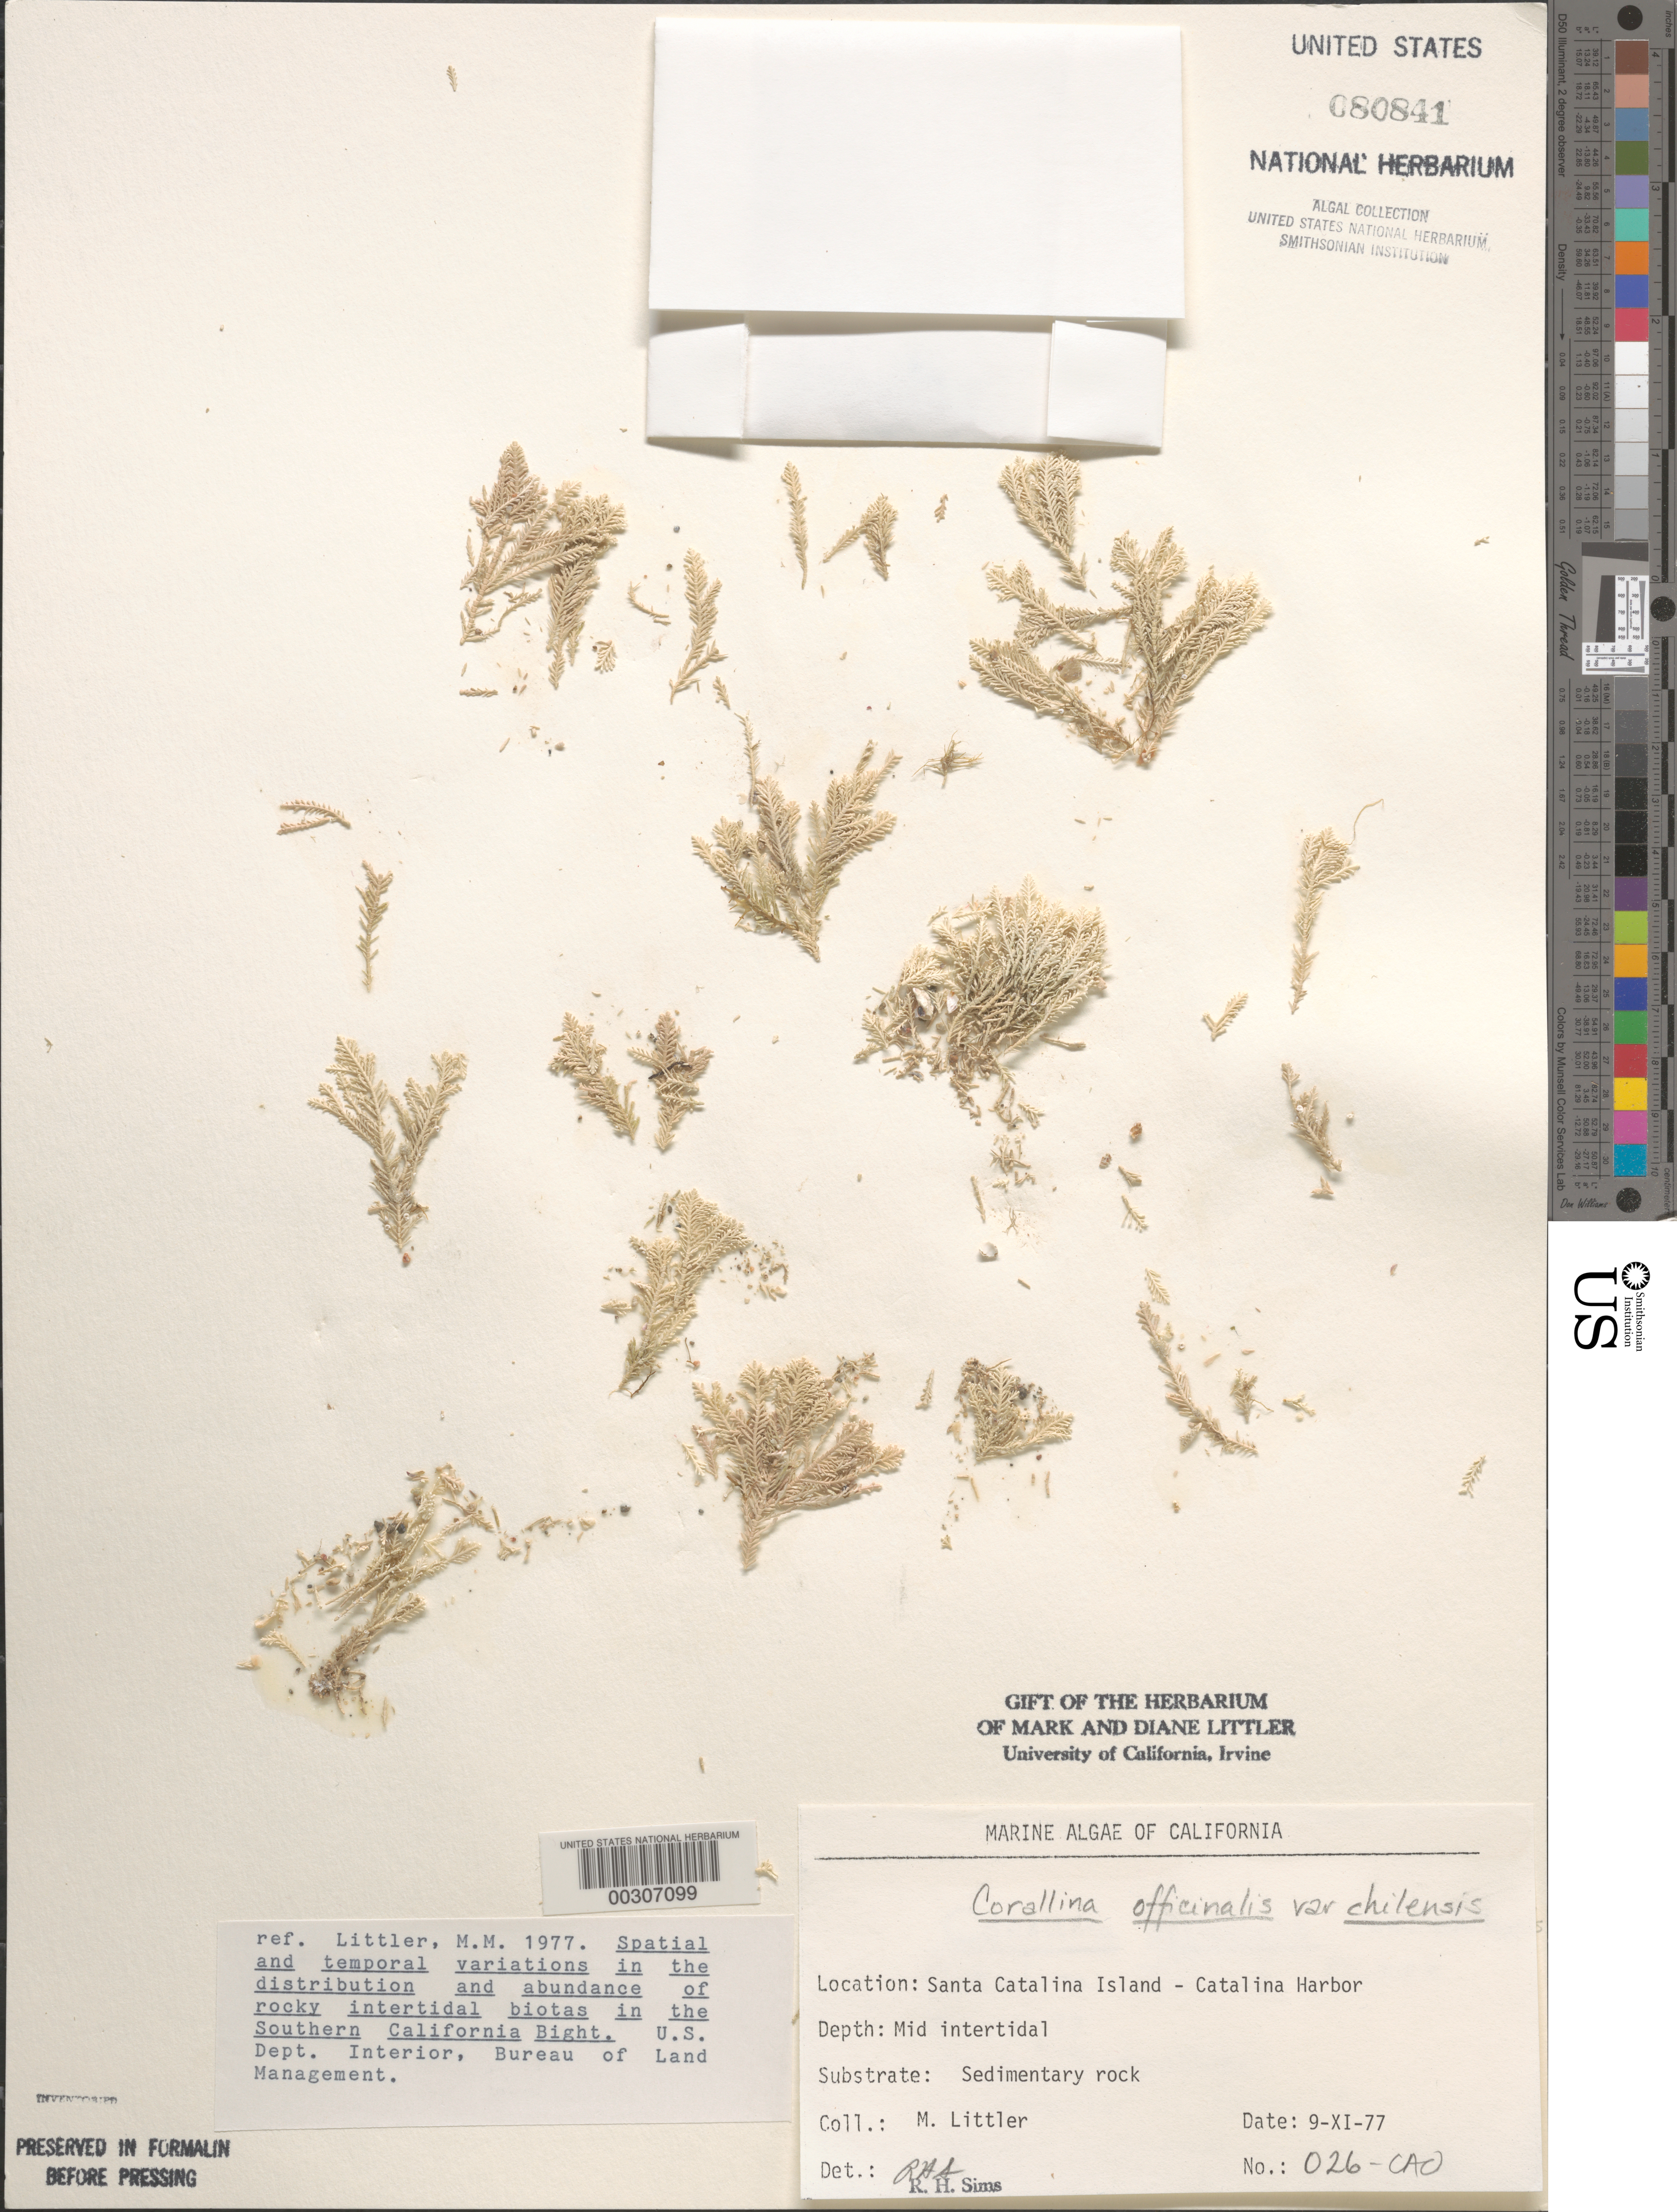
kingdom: Plantae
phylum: Rhodophyta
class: Florideophyceae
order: Corallinales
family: Corallinaceae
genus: Corallina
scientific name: Corallina officinalis var. chilensis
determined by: Sims, Robert H.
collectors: M. M. Littler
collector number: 026-cao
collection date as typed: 09 Nov 1977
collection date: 1977-11-09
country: United States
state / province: California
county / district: Los Angeles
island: Santa Catalina Island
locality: West side of Catalina Harbor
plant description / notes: BLM-SOCALBIGHT Rocky Intertidal Survey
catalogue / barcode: US 80841